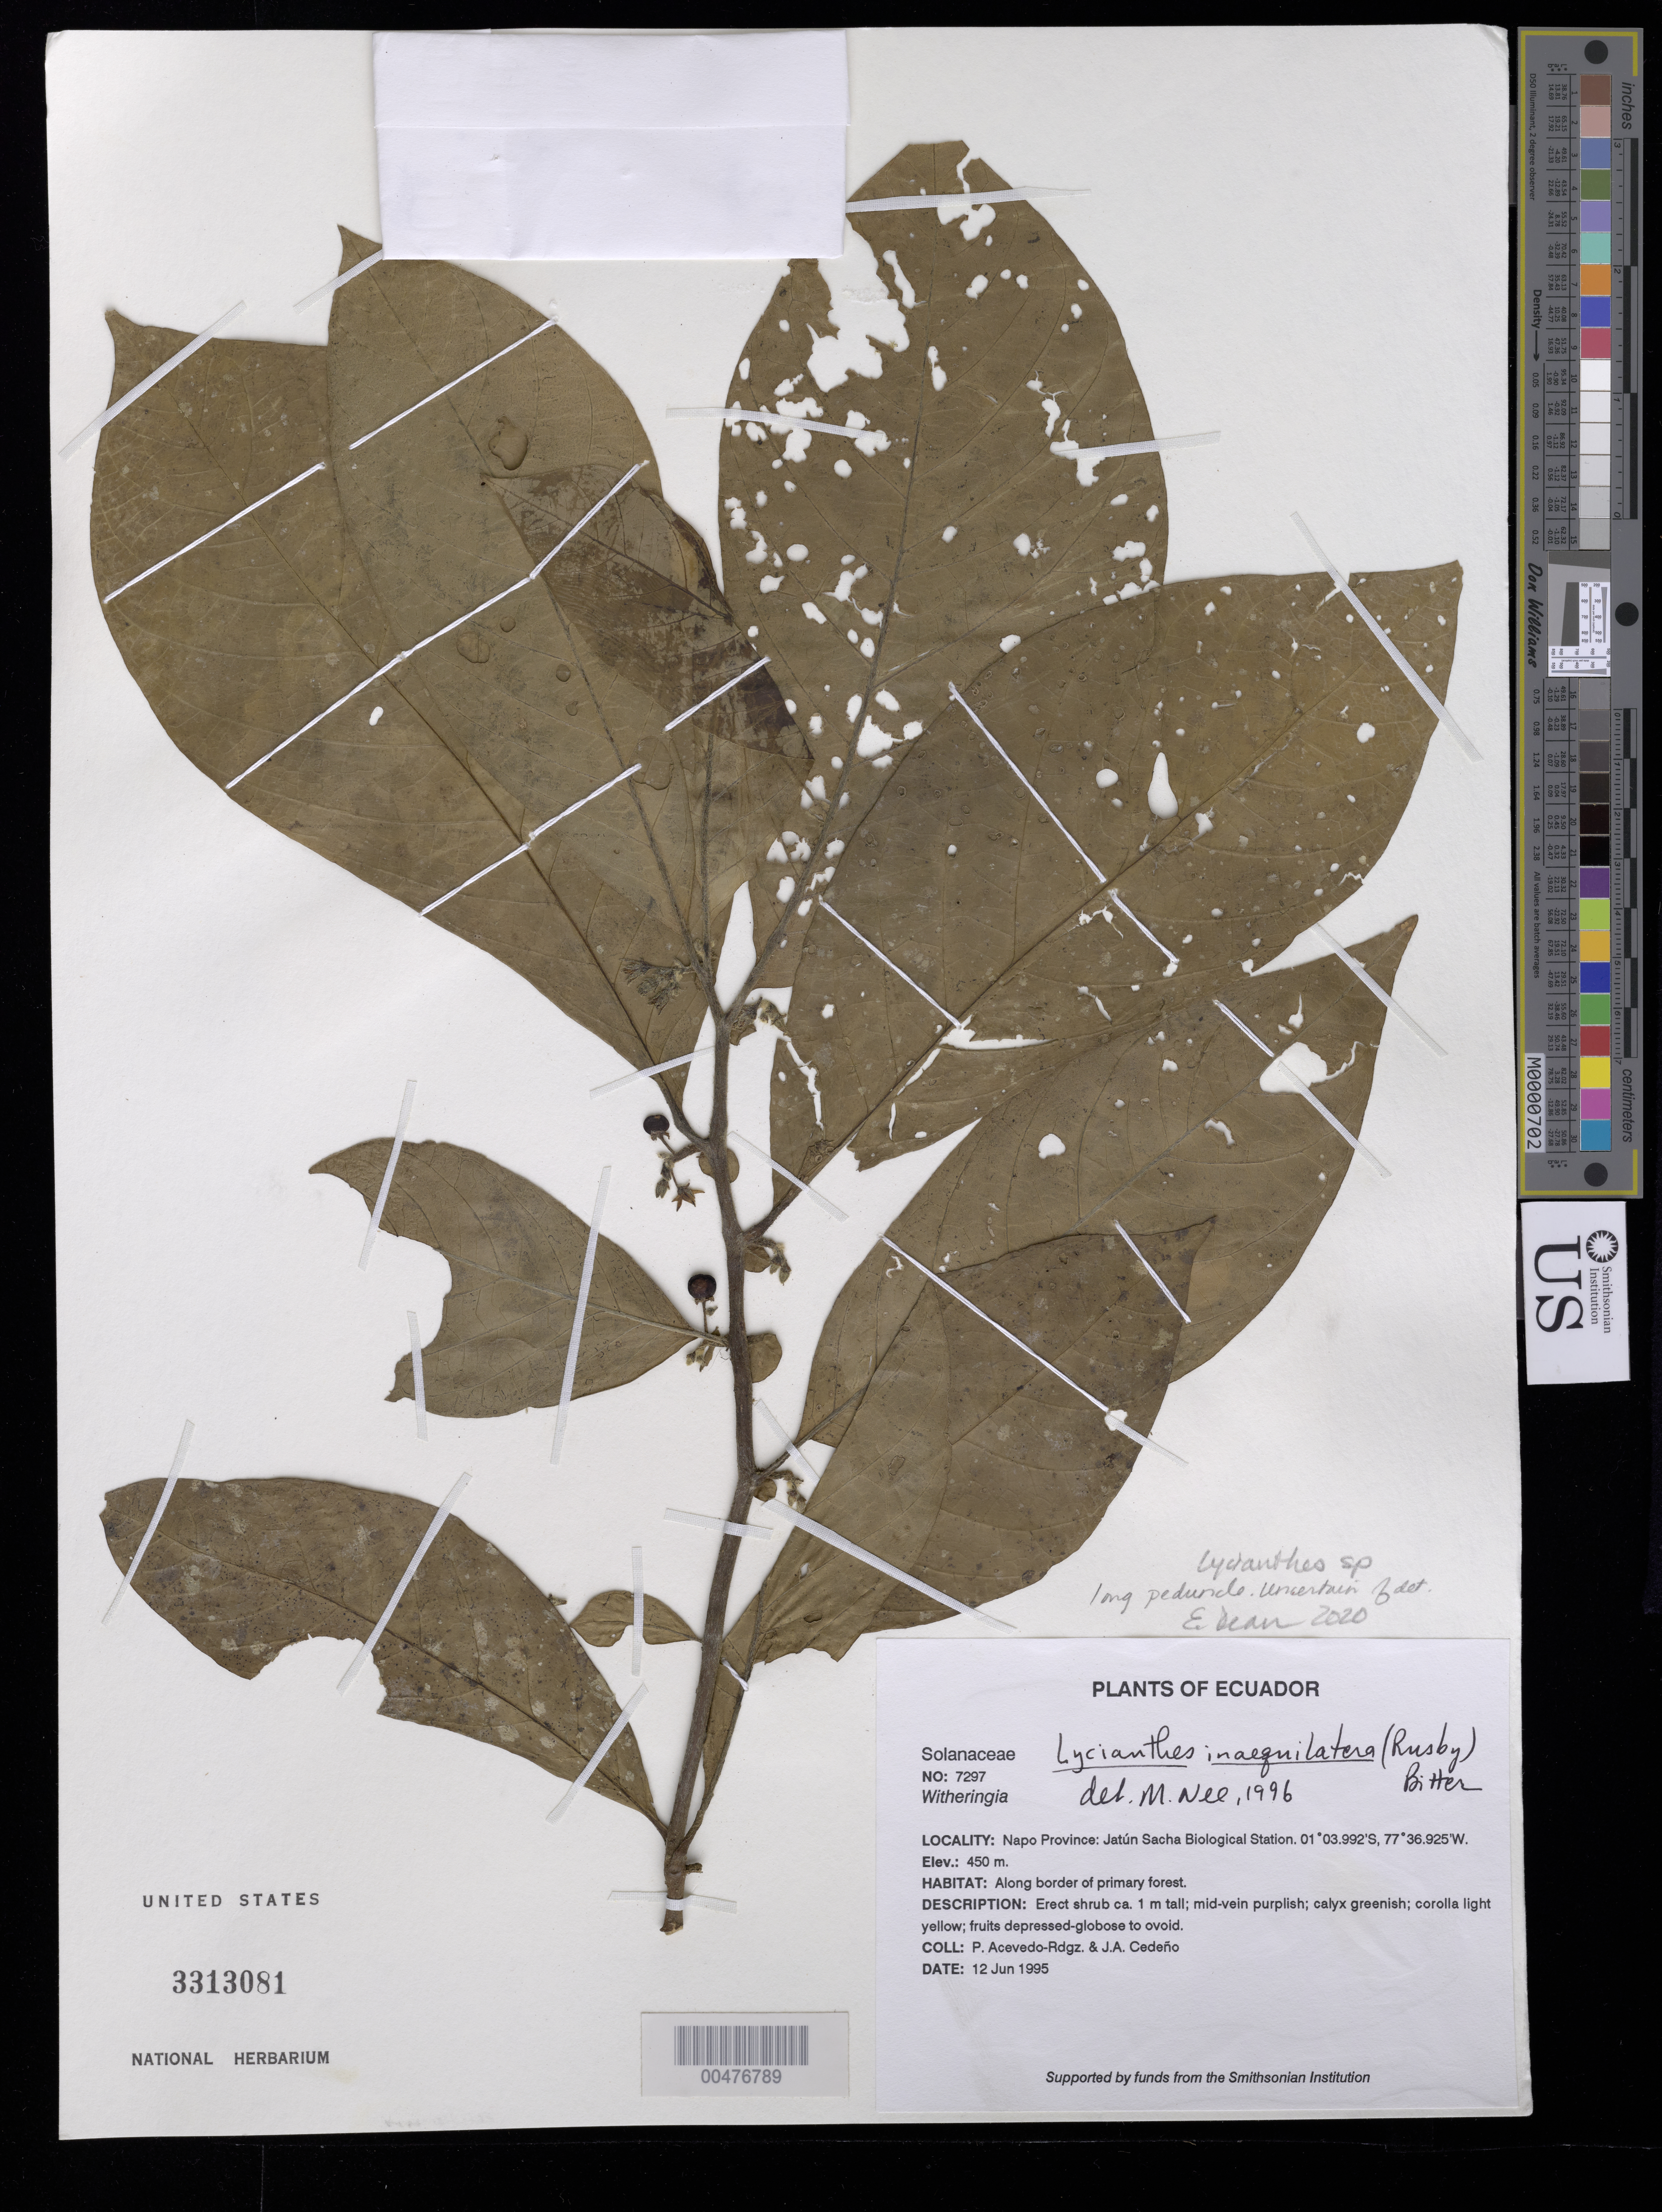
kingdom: Plantae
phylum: Tracheophyta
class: Magnoliopsida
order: Solanales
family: Solanaceae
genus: Lycianthes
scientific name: Lycianthes inaequilatera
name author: (Rusby) Bitter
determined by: Nee, Michael H.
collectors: P. Acevedo-Rodr. & J. A. Cedeño M.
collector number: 7297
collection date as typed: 12 Jun 1995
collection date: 1995-06-12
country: Ecuador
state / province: Napo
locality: Napo Province: Jatún Sacha Biological Station.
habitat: Along border of primary forest.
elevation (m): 450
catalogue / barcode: US 3313081